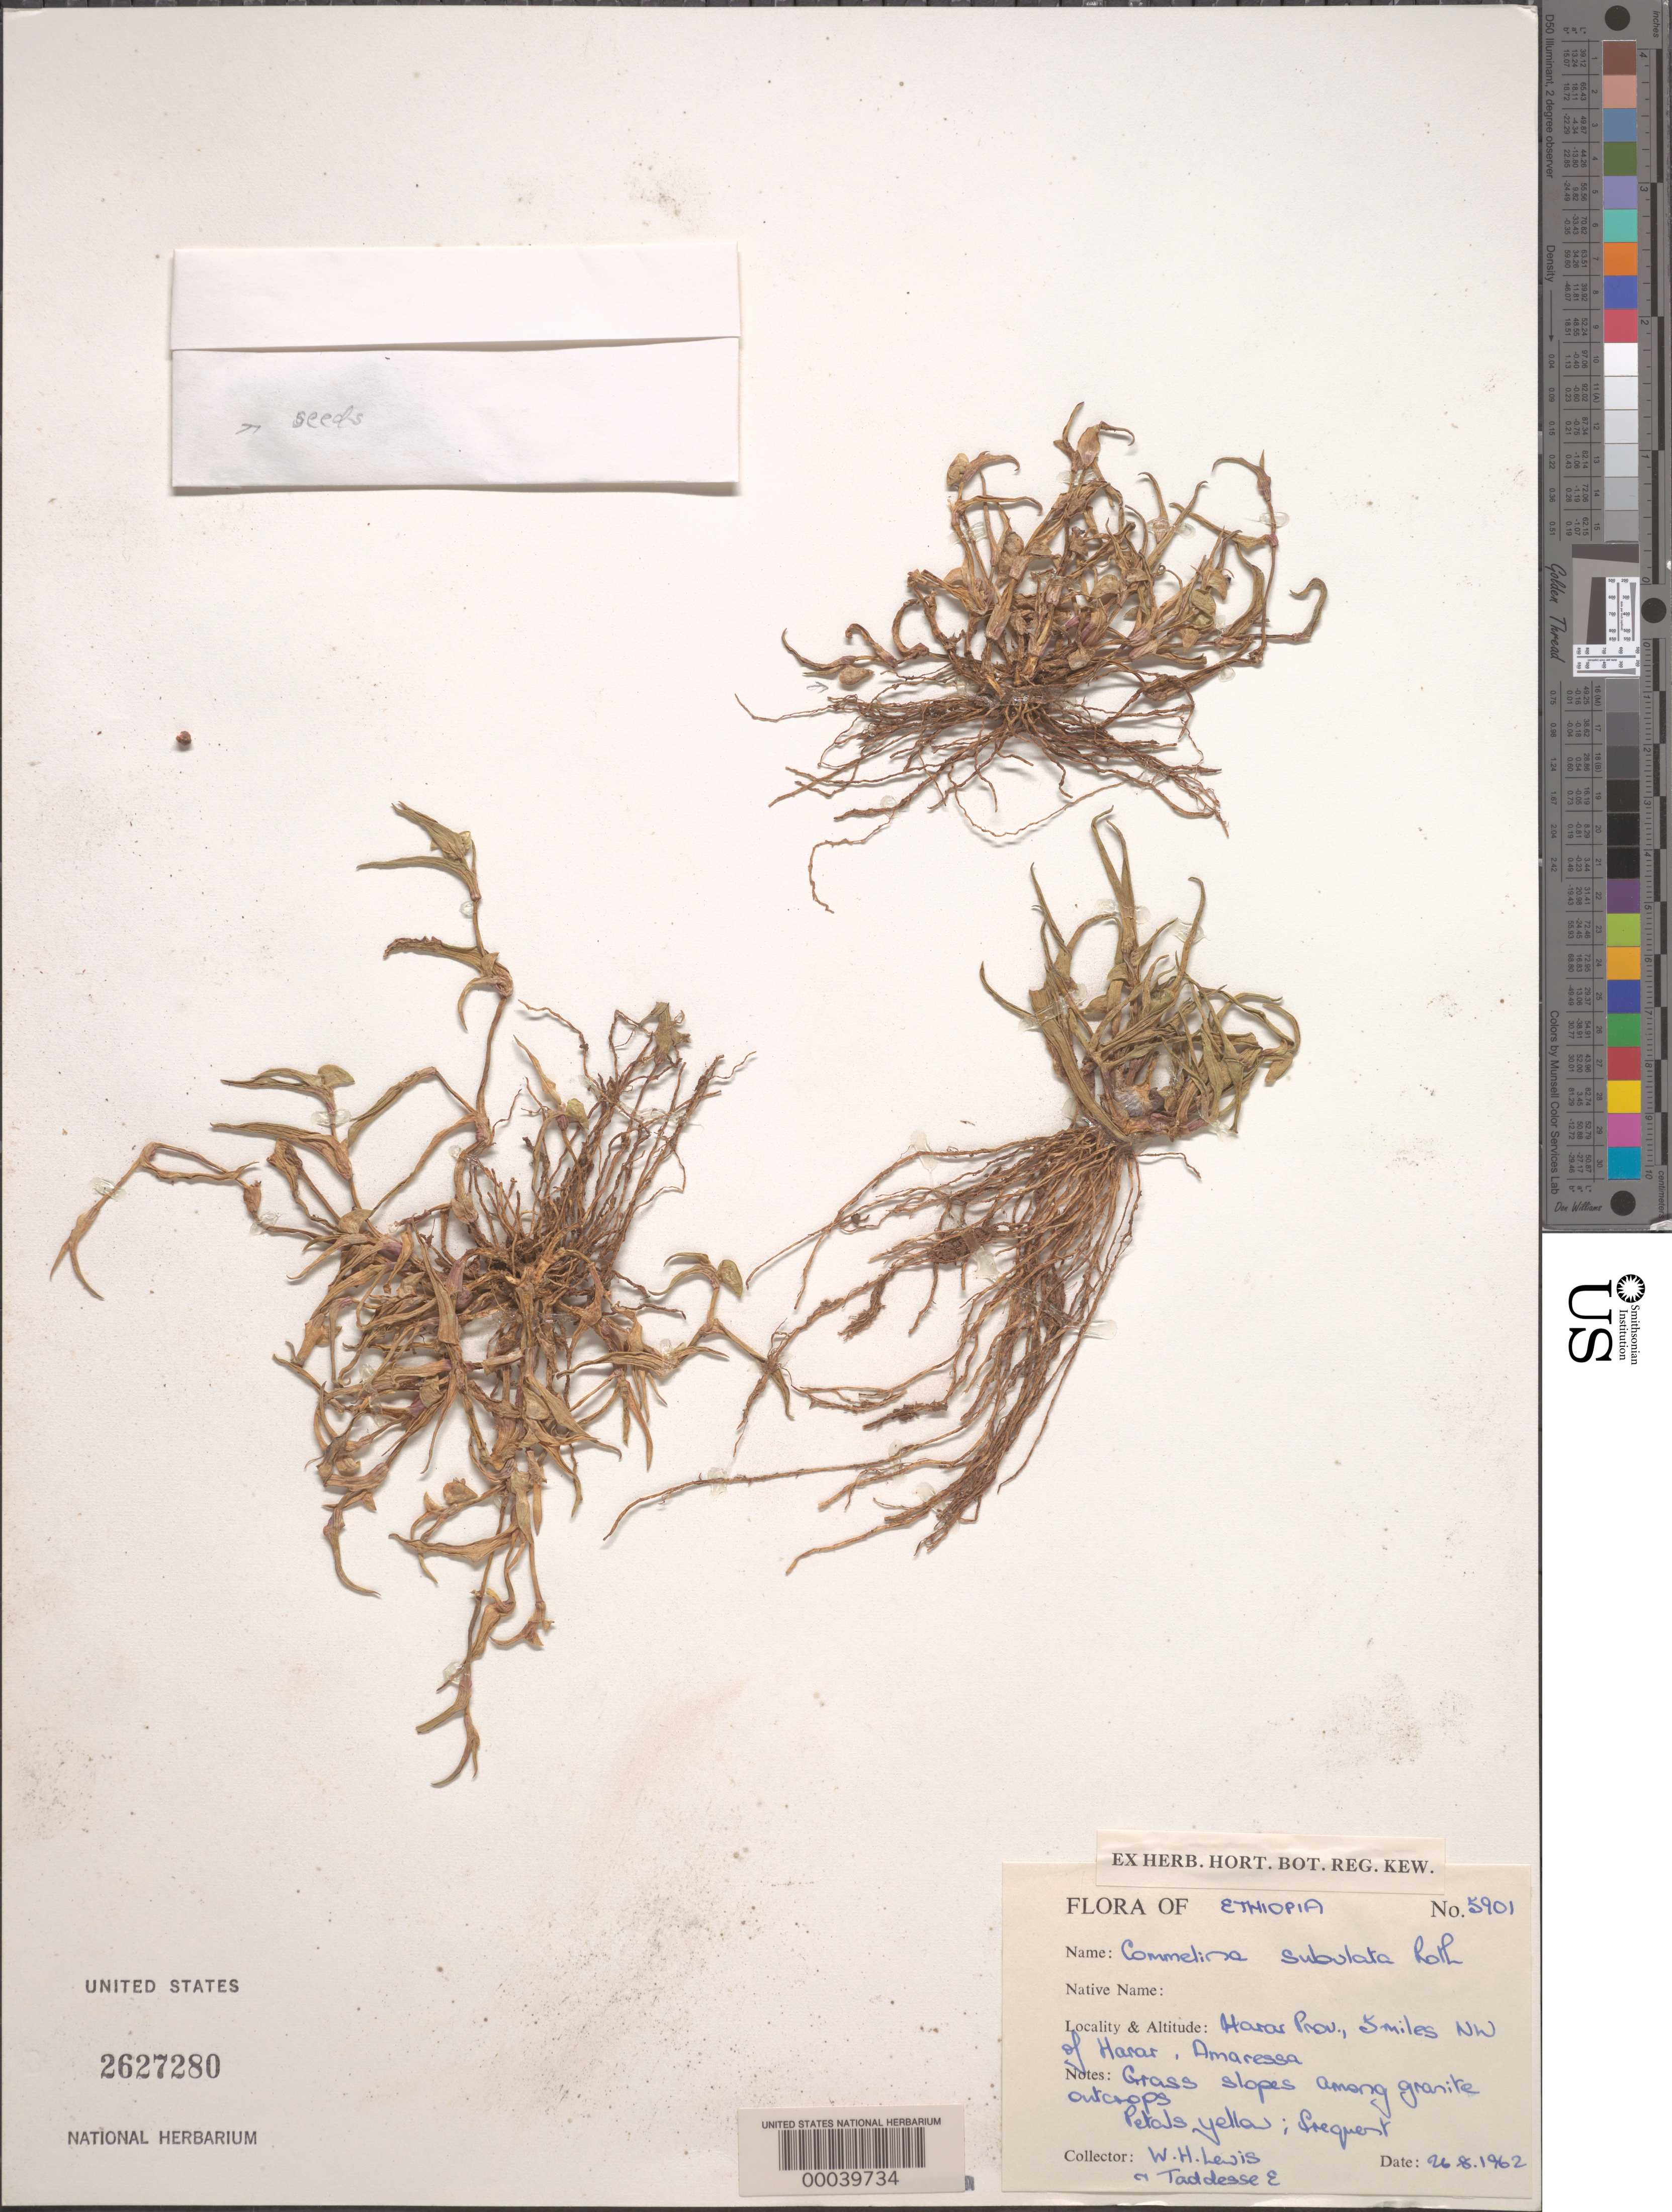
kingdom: Plantae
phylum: Tracheophyta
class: Liliopsida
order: Commelinales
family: Commelinaceae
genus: Commelina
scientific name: Commelina subulata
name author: Roth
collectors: W. H. Lewis & E. Taddesse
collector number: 5901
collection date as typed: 26 Aug 1962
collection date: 1962-08-26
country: Ethiopia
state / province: Harari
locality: Amaressa, nw of harar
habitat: Grass slopes, granite outcrop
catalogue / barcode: US 2627280